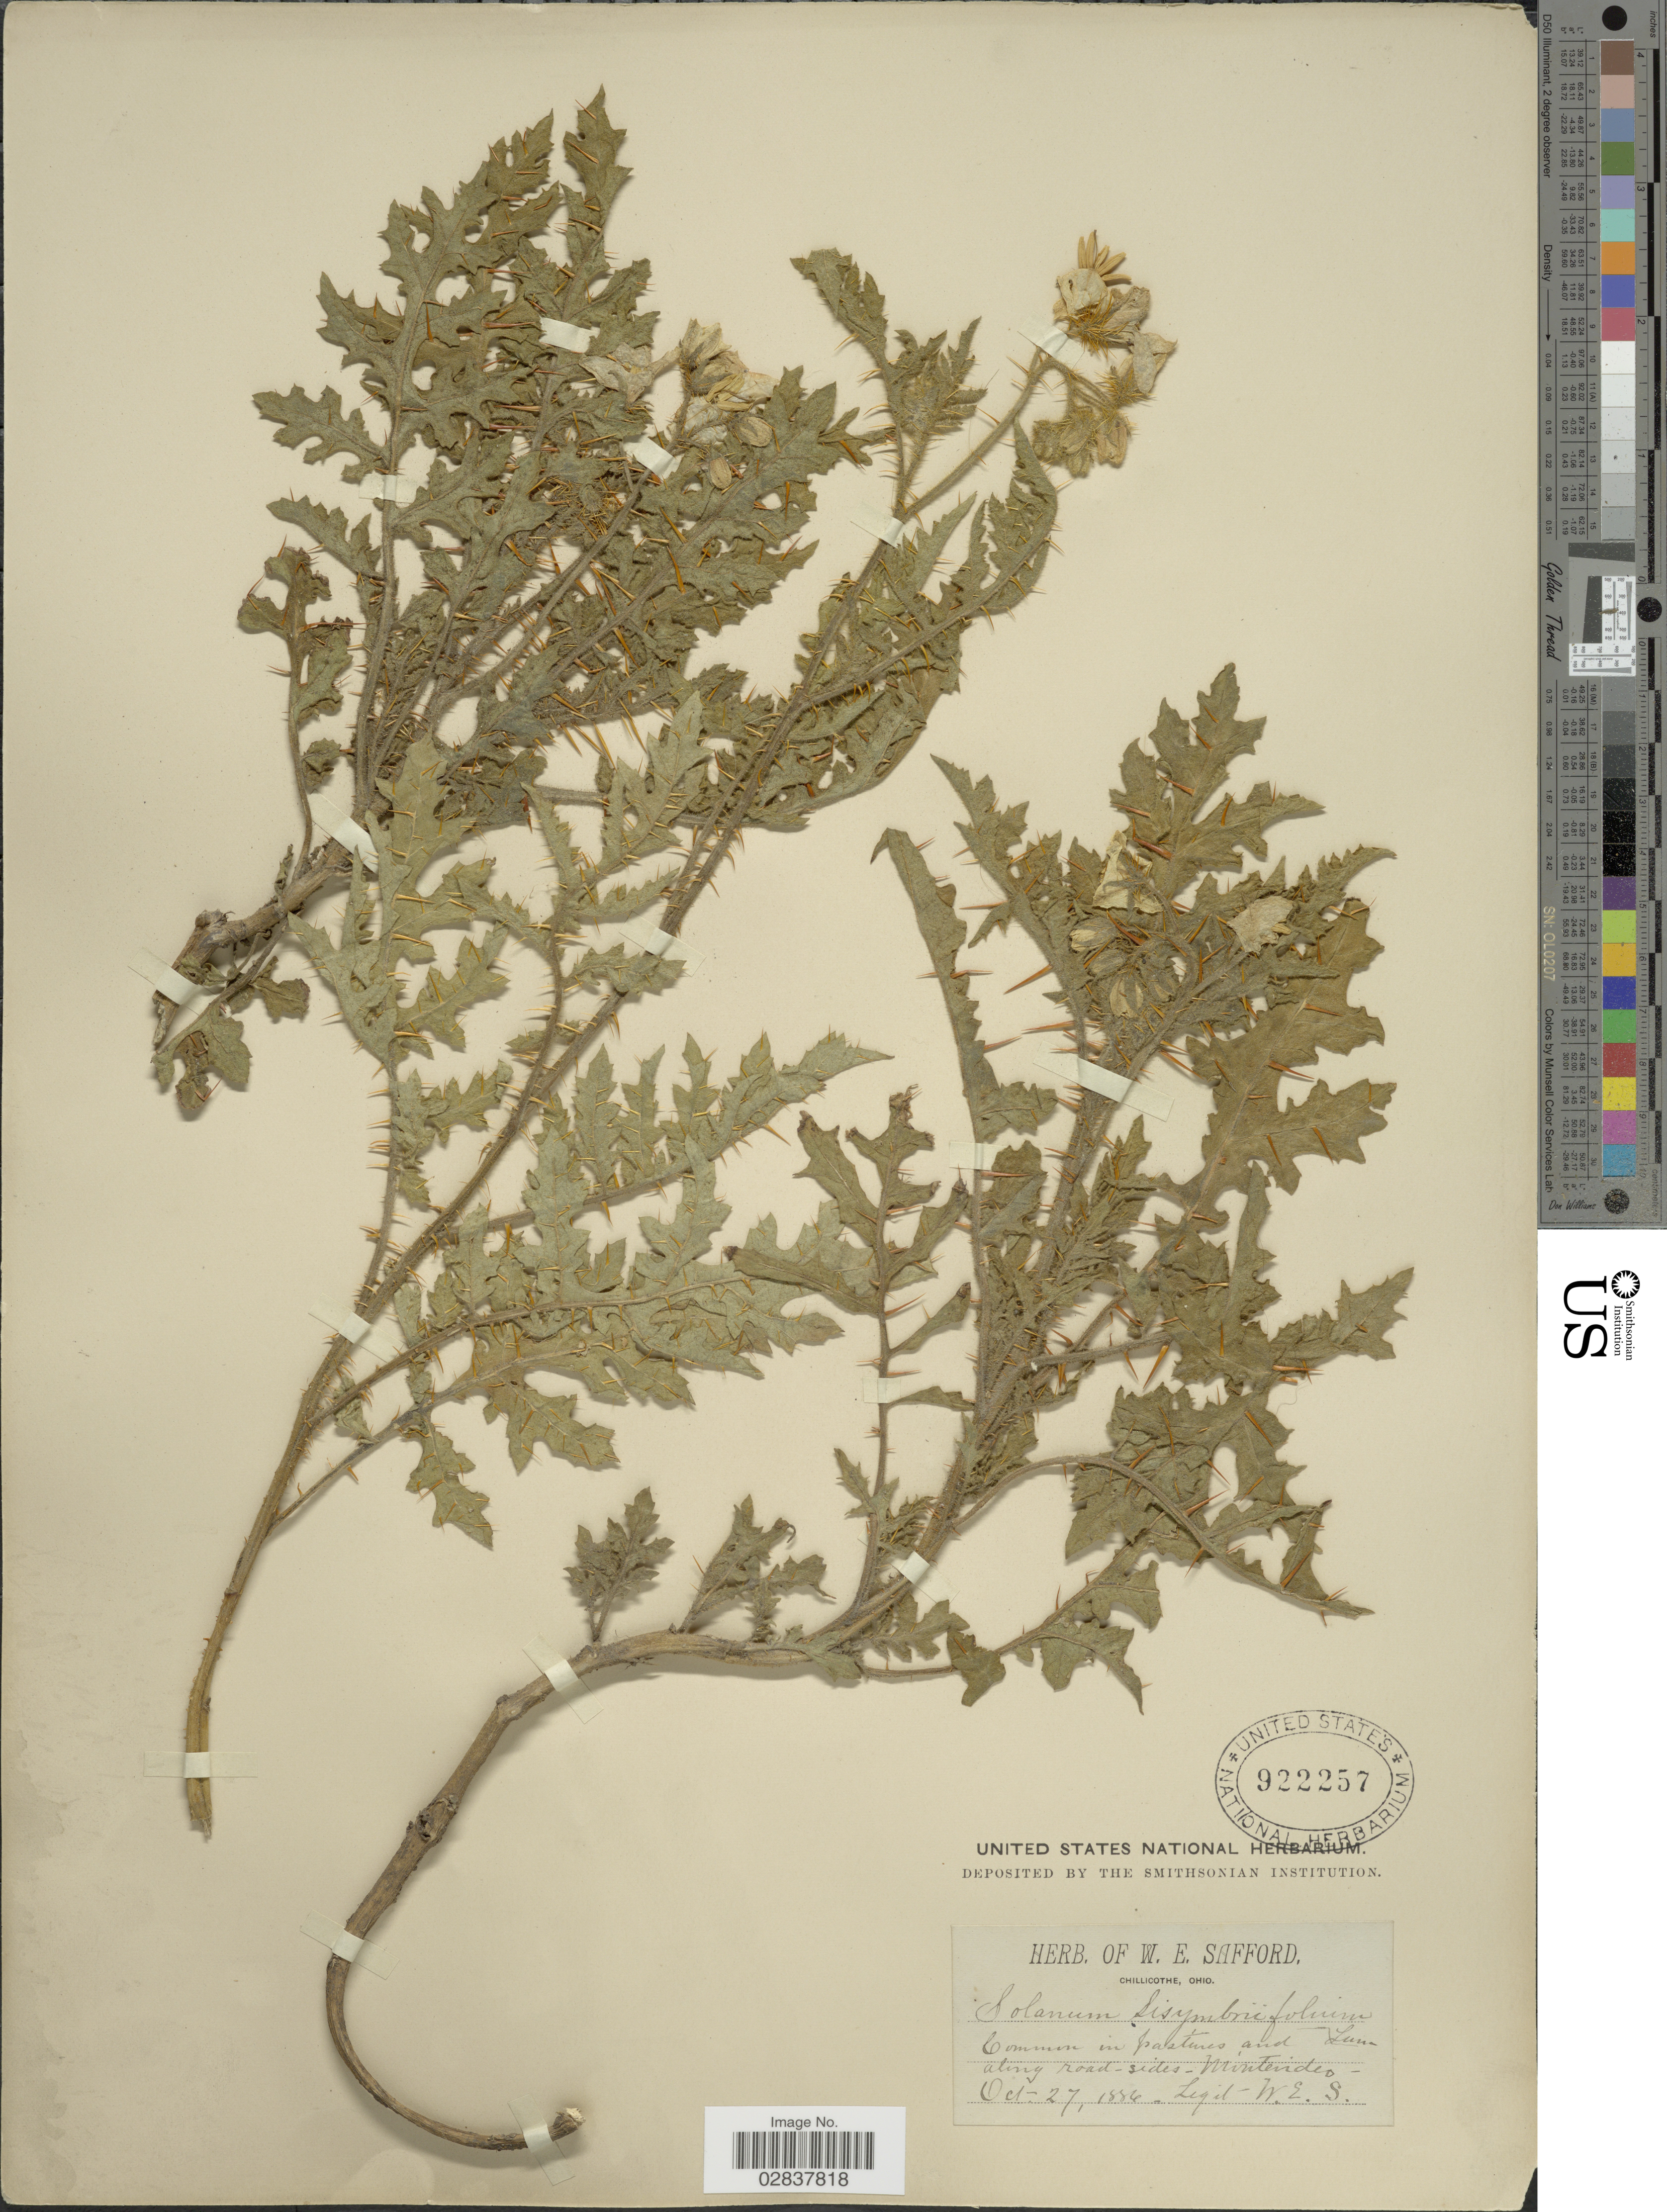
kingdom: Plantae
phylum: Tracheophyta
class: Magnoliopsida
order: Solanales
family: Solanaceae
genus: Solanum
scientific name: Solanum sisymbriifolium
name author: Lam.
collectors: W. E. Safford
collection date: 1884-10-27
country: Uruguay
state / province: Montevideo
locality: Along road-sides Montevideo.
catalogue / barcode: US 922257